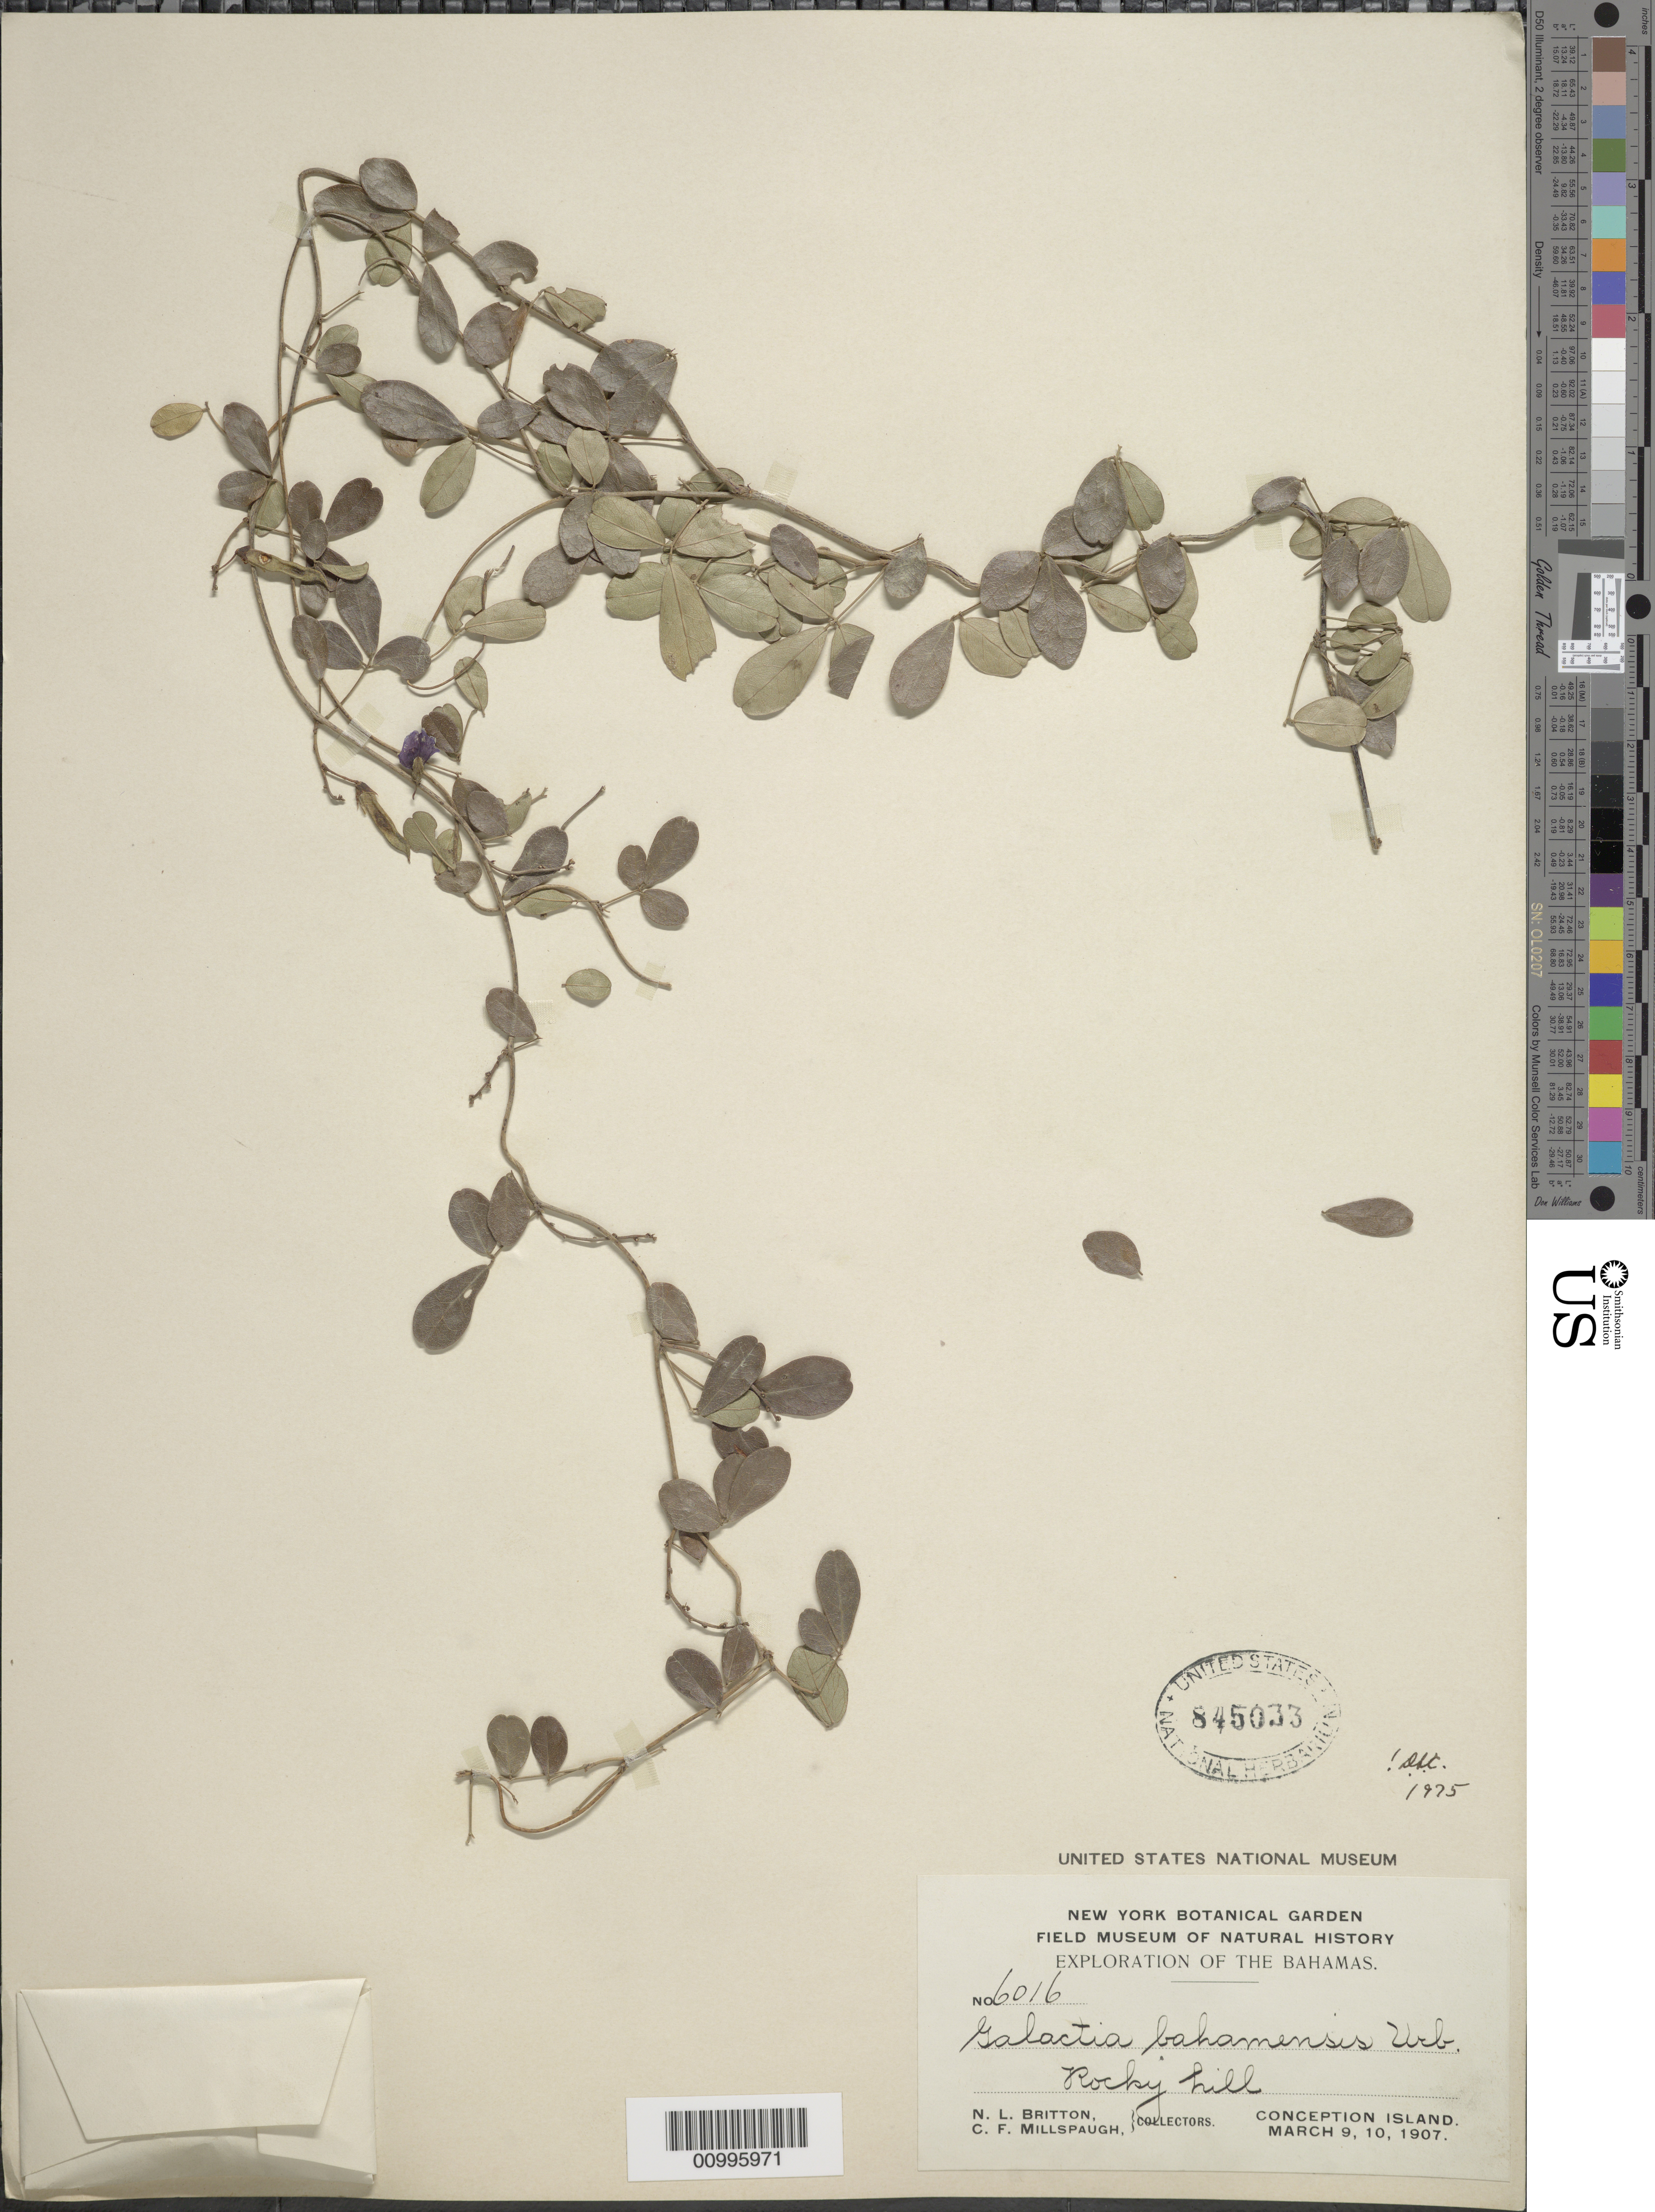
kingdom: Plantae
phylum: Tracheophyta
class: Magnoliopsida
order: Fabales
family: Fabaceae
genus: Galactia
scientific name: Galactia bahamensis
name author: Urb.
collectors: N. Britton & C. F. Millspaugh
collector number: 6016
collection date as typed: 09 Mar 1907 to 10 Mar 1907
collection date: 1907-03-09/1907-03-10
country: Bahamas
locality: Rocky Hill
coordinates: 0 N, 0 E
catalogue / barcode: US 845033